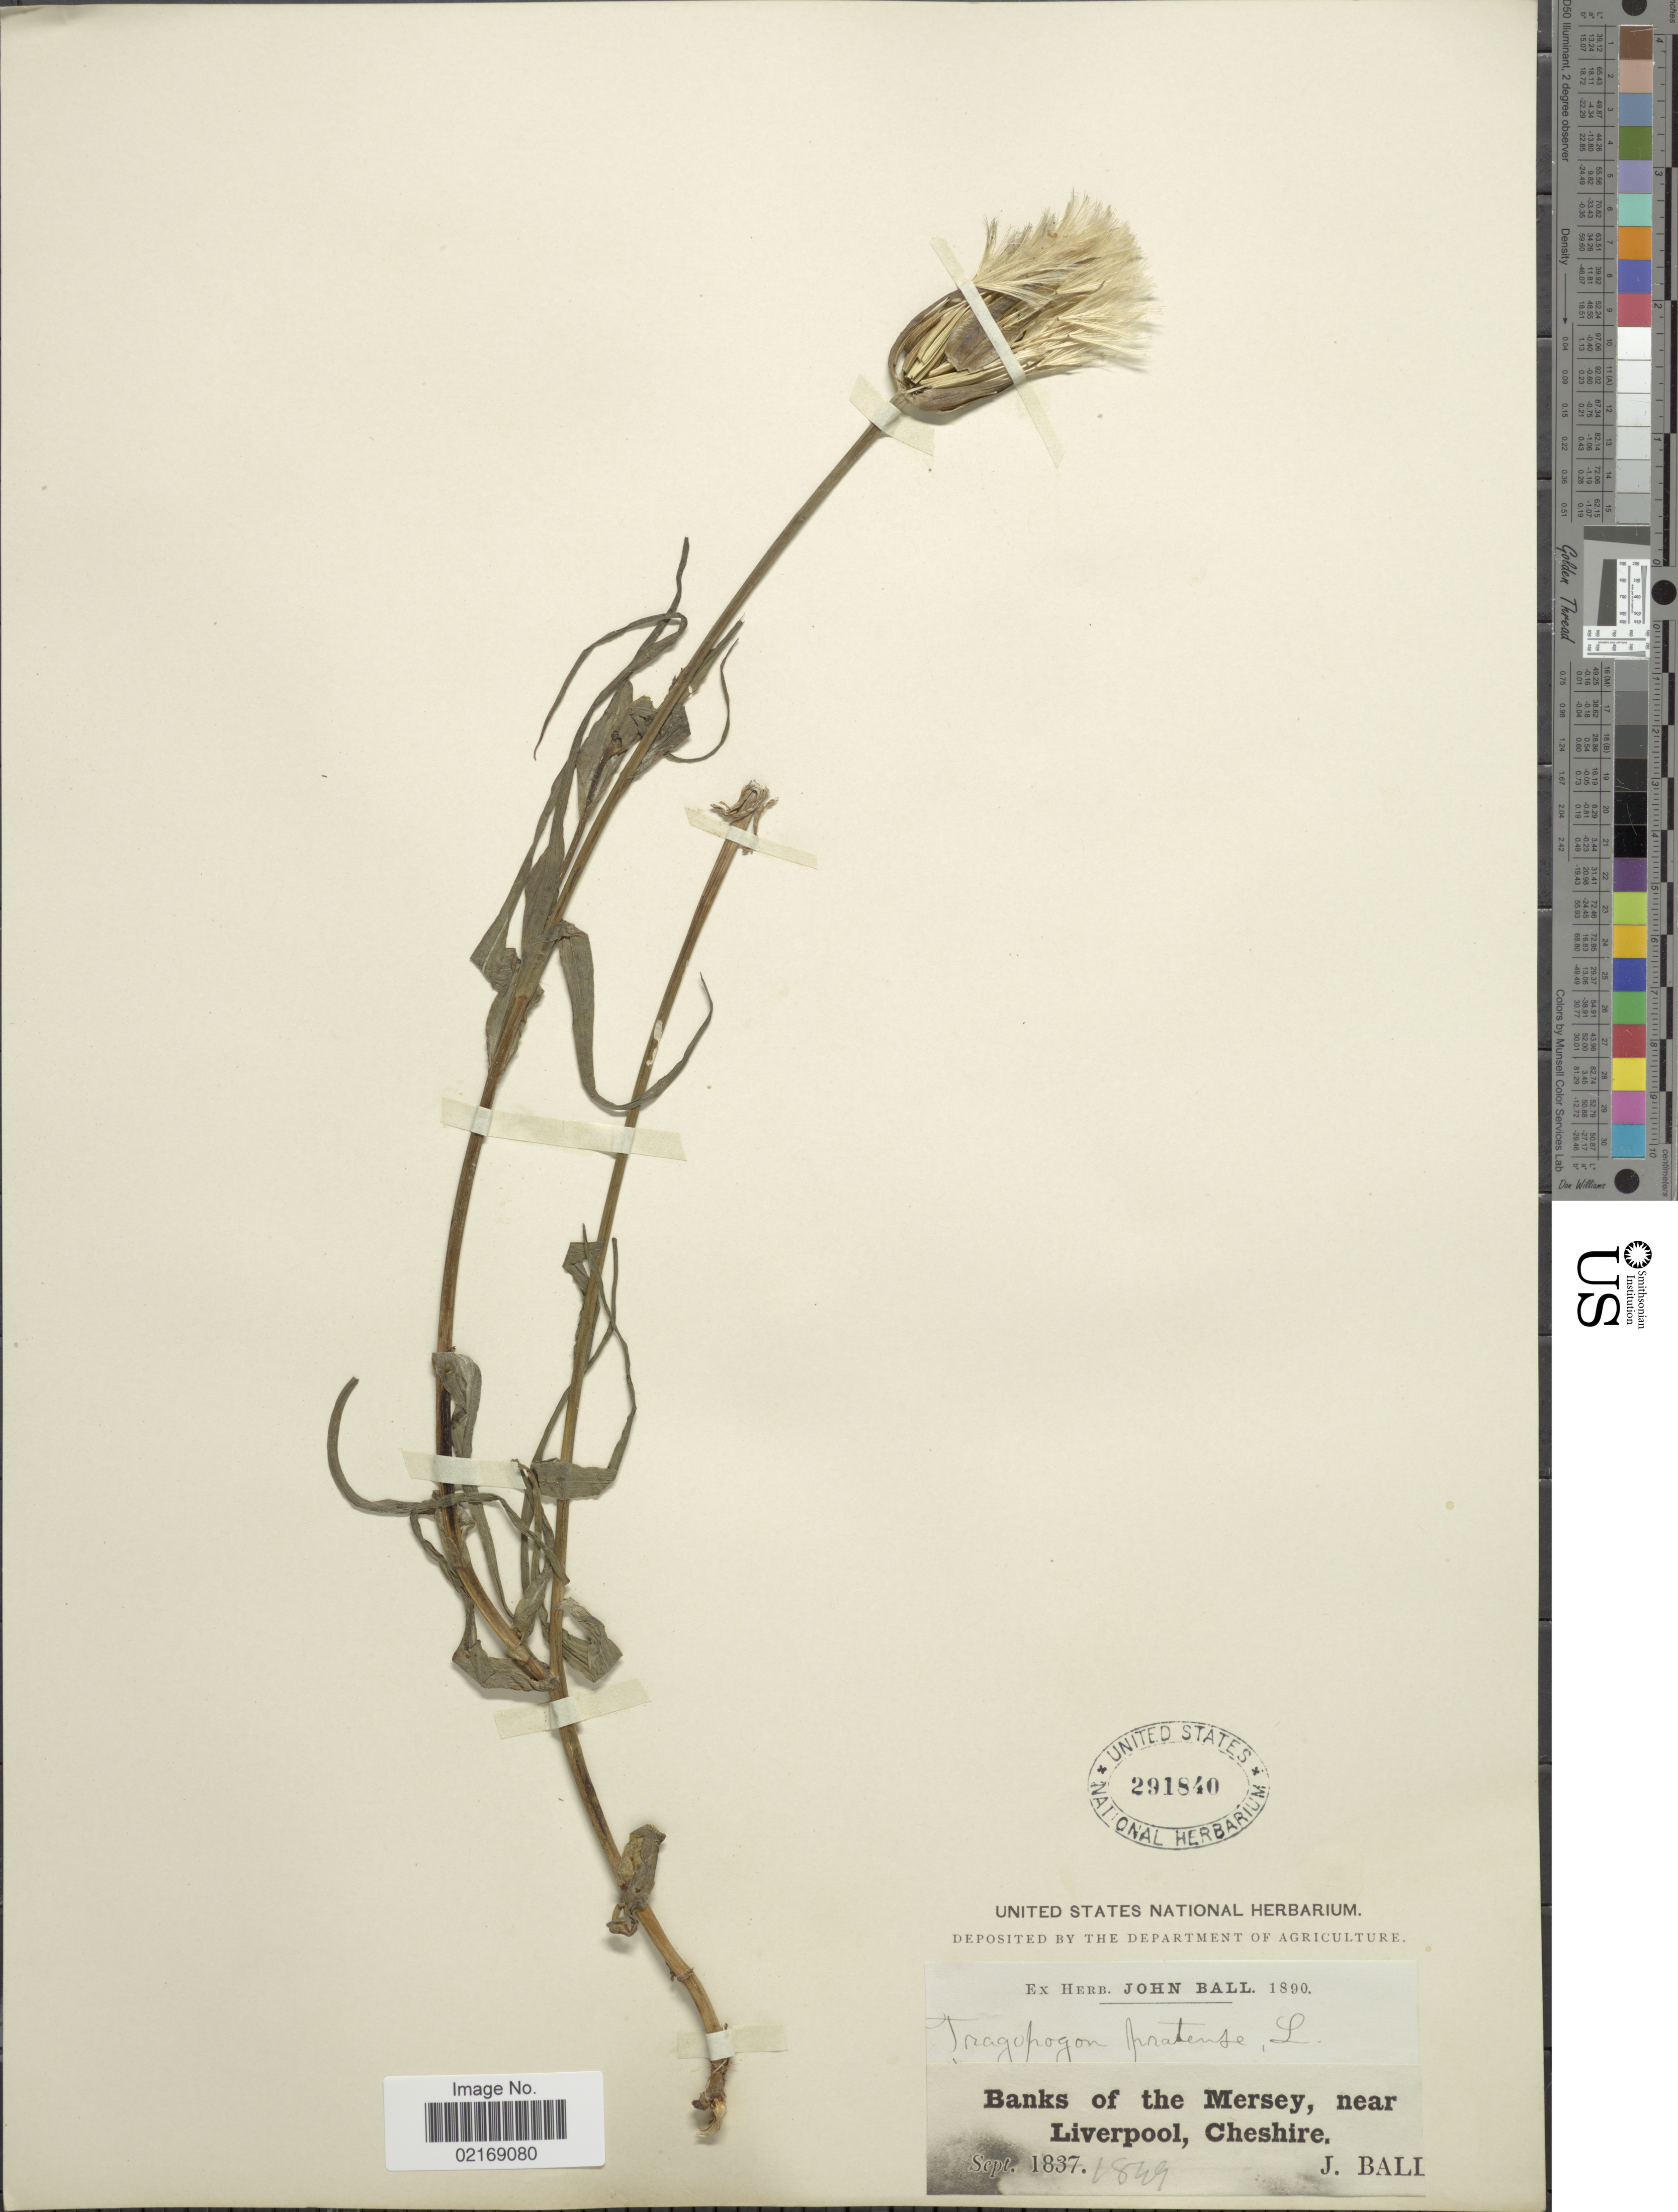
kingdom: Plantae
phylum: Tracheophyta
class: Magnoliopsida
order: Asterales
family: Asteraceae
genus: Tragopogon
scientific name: Tragopogon pratensis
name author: L.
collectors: J. Ball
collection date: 1837-09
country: United Kingdom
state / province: England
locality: Banks of the Mersey, near Liverpool, Cheshire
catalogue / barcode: US 291840